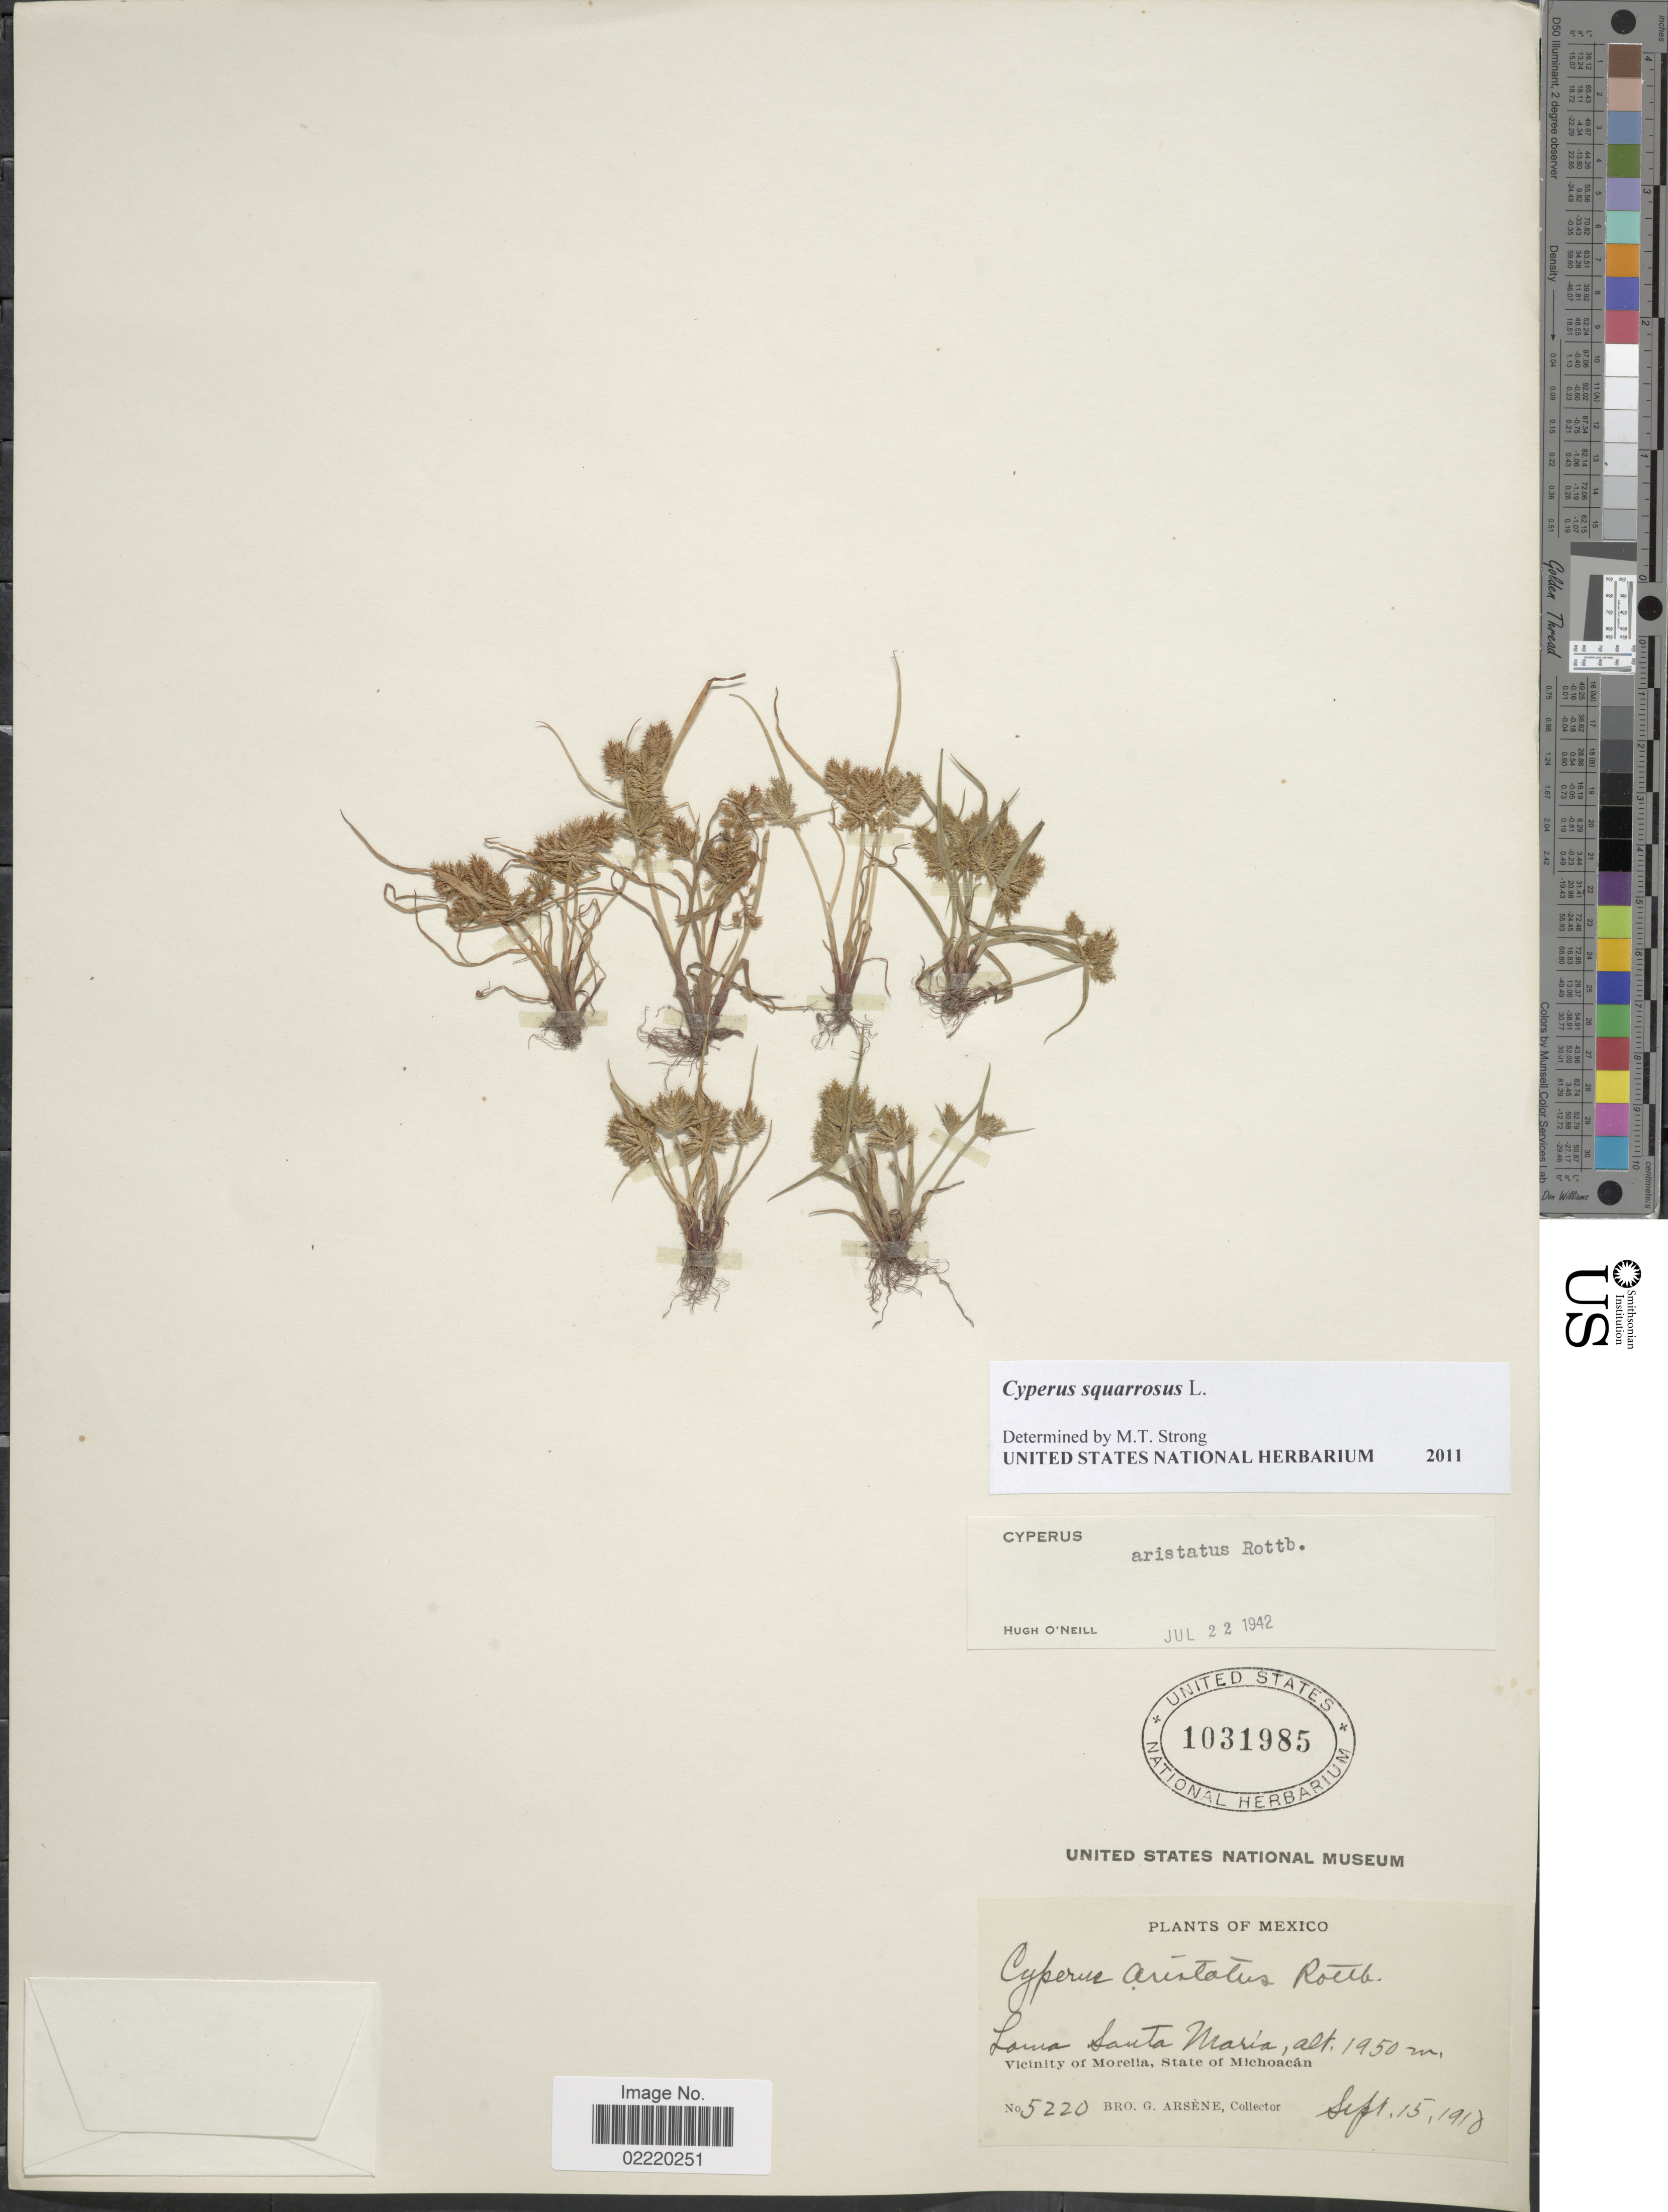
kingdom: Plantae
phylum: Tracheophyta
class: Liliopsida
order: Poales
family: Cyperaceae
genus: Cyperus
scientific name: Cyperus squarrosus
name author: L.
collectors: Bro. G. Arsène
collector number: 5220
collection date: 1910-09-15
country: Mexico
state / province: Michoacán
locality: Loma Santa Maria, Vicinity of Morelia.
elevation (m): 1950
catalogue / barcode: US 1031985